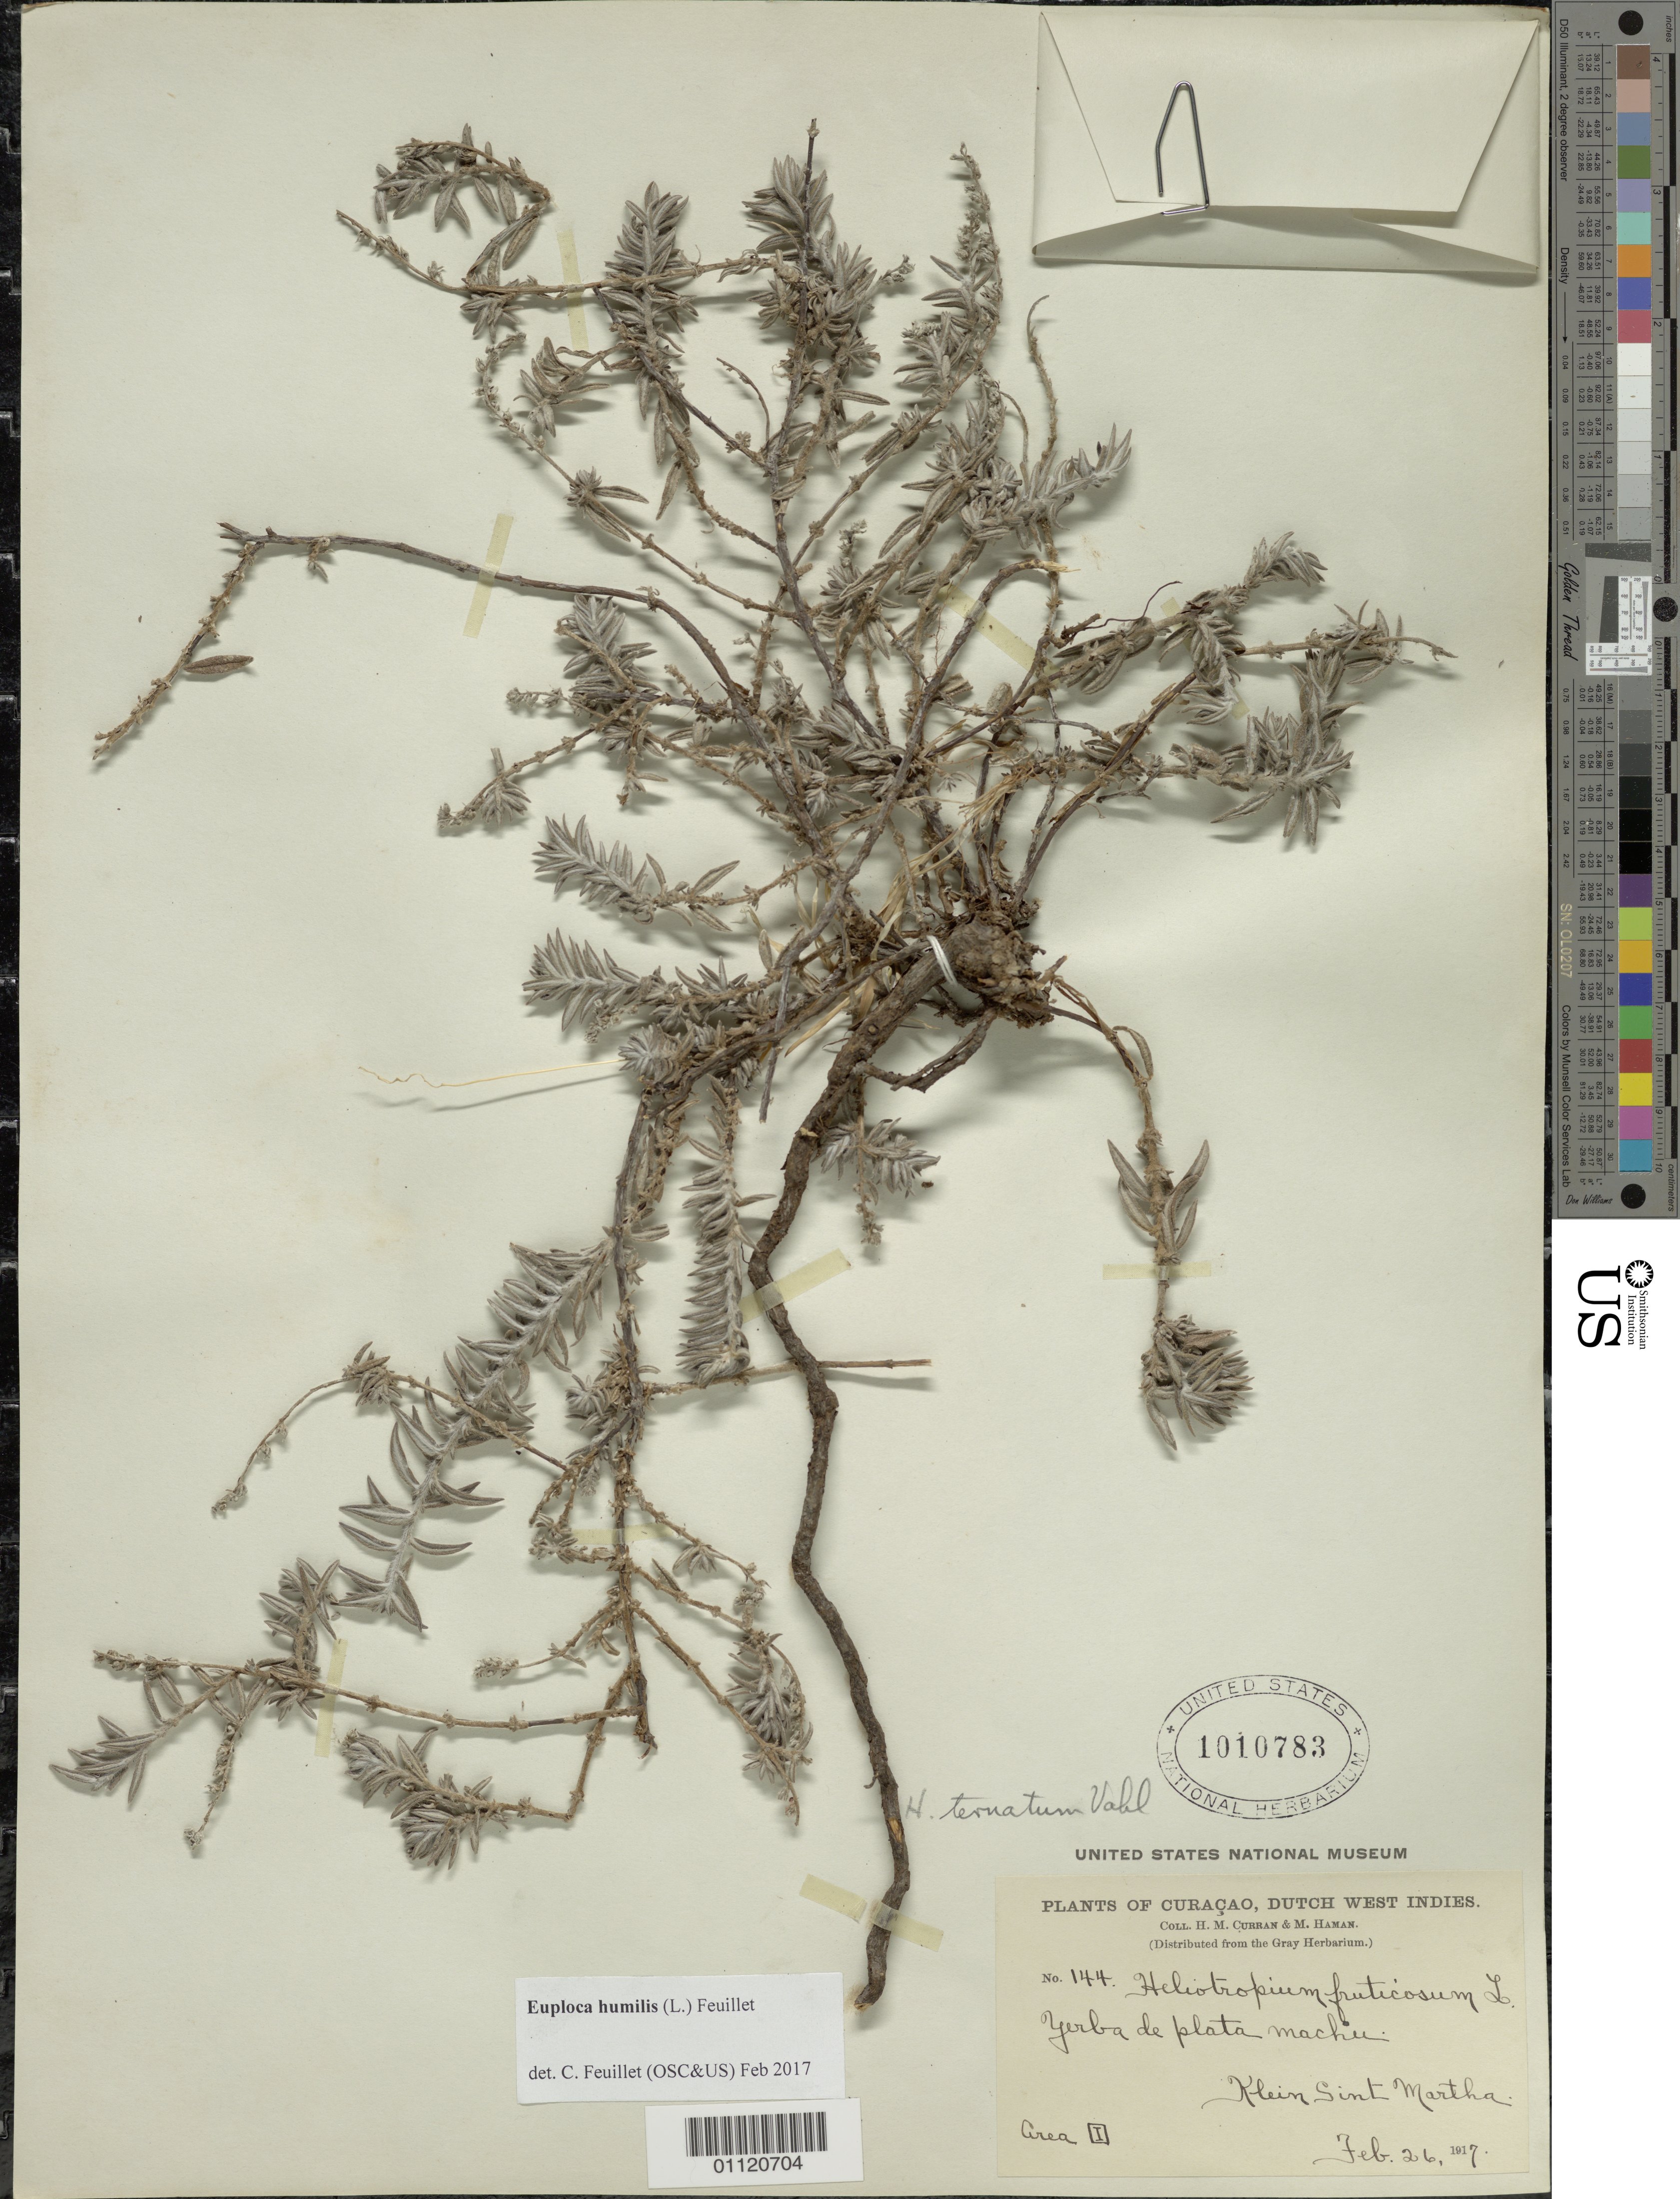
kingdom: Plantae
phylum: Tracheophyta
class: Magnoliopsida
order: Boraginales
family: Heliotropiaceae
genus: Heliotropium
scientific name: Heliotropium ternatum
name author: Vahl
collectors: H. M. Curran & M. Haman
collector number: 144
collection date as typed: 26 Feb 1917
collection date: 1917-02-26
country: Curaçao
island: Curaçao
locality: Klein Sint Martha: Area I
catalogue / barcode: US 1010783